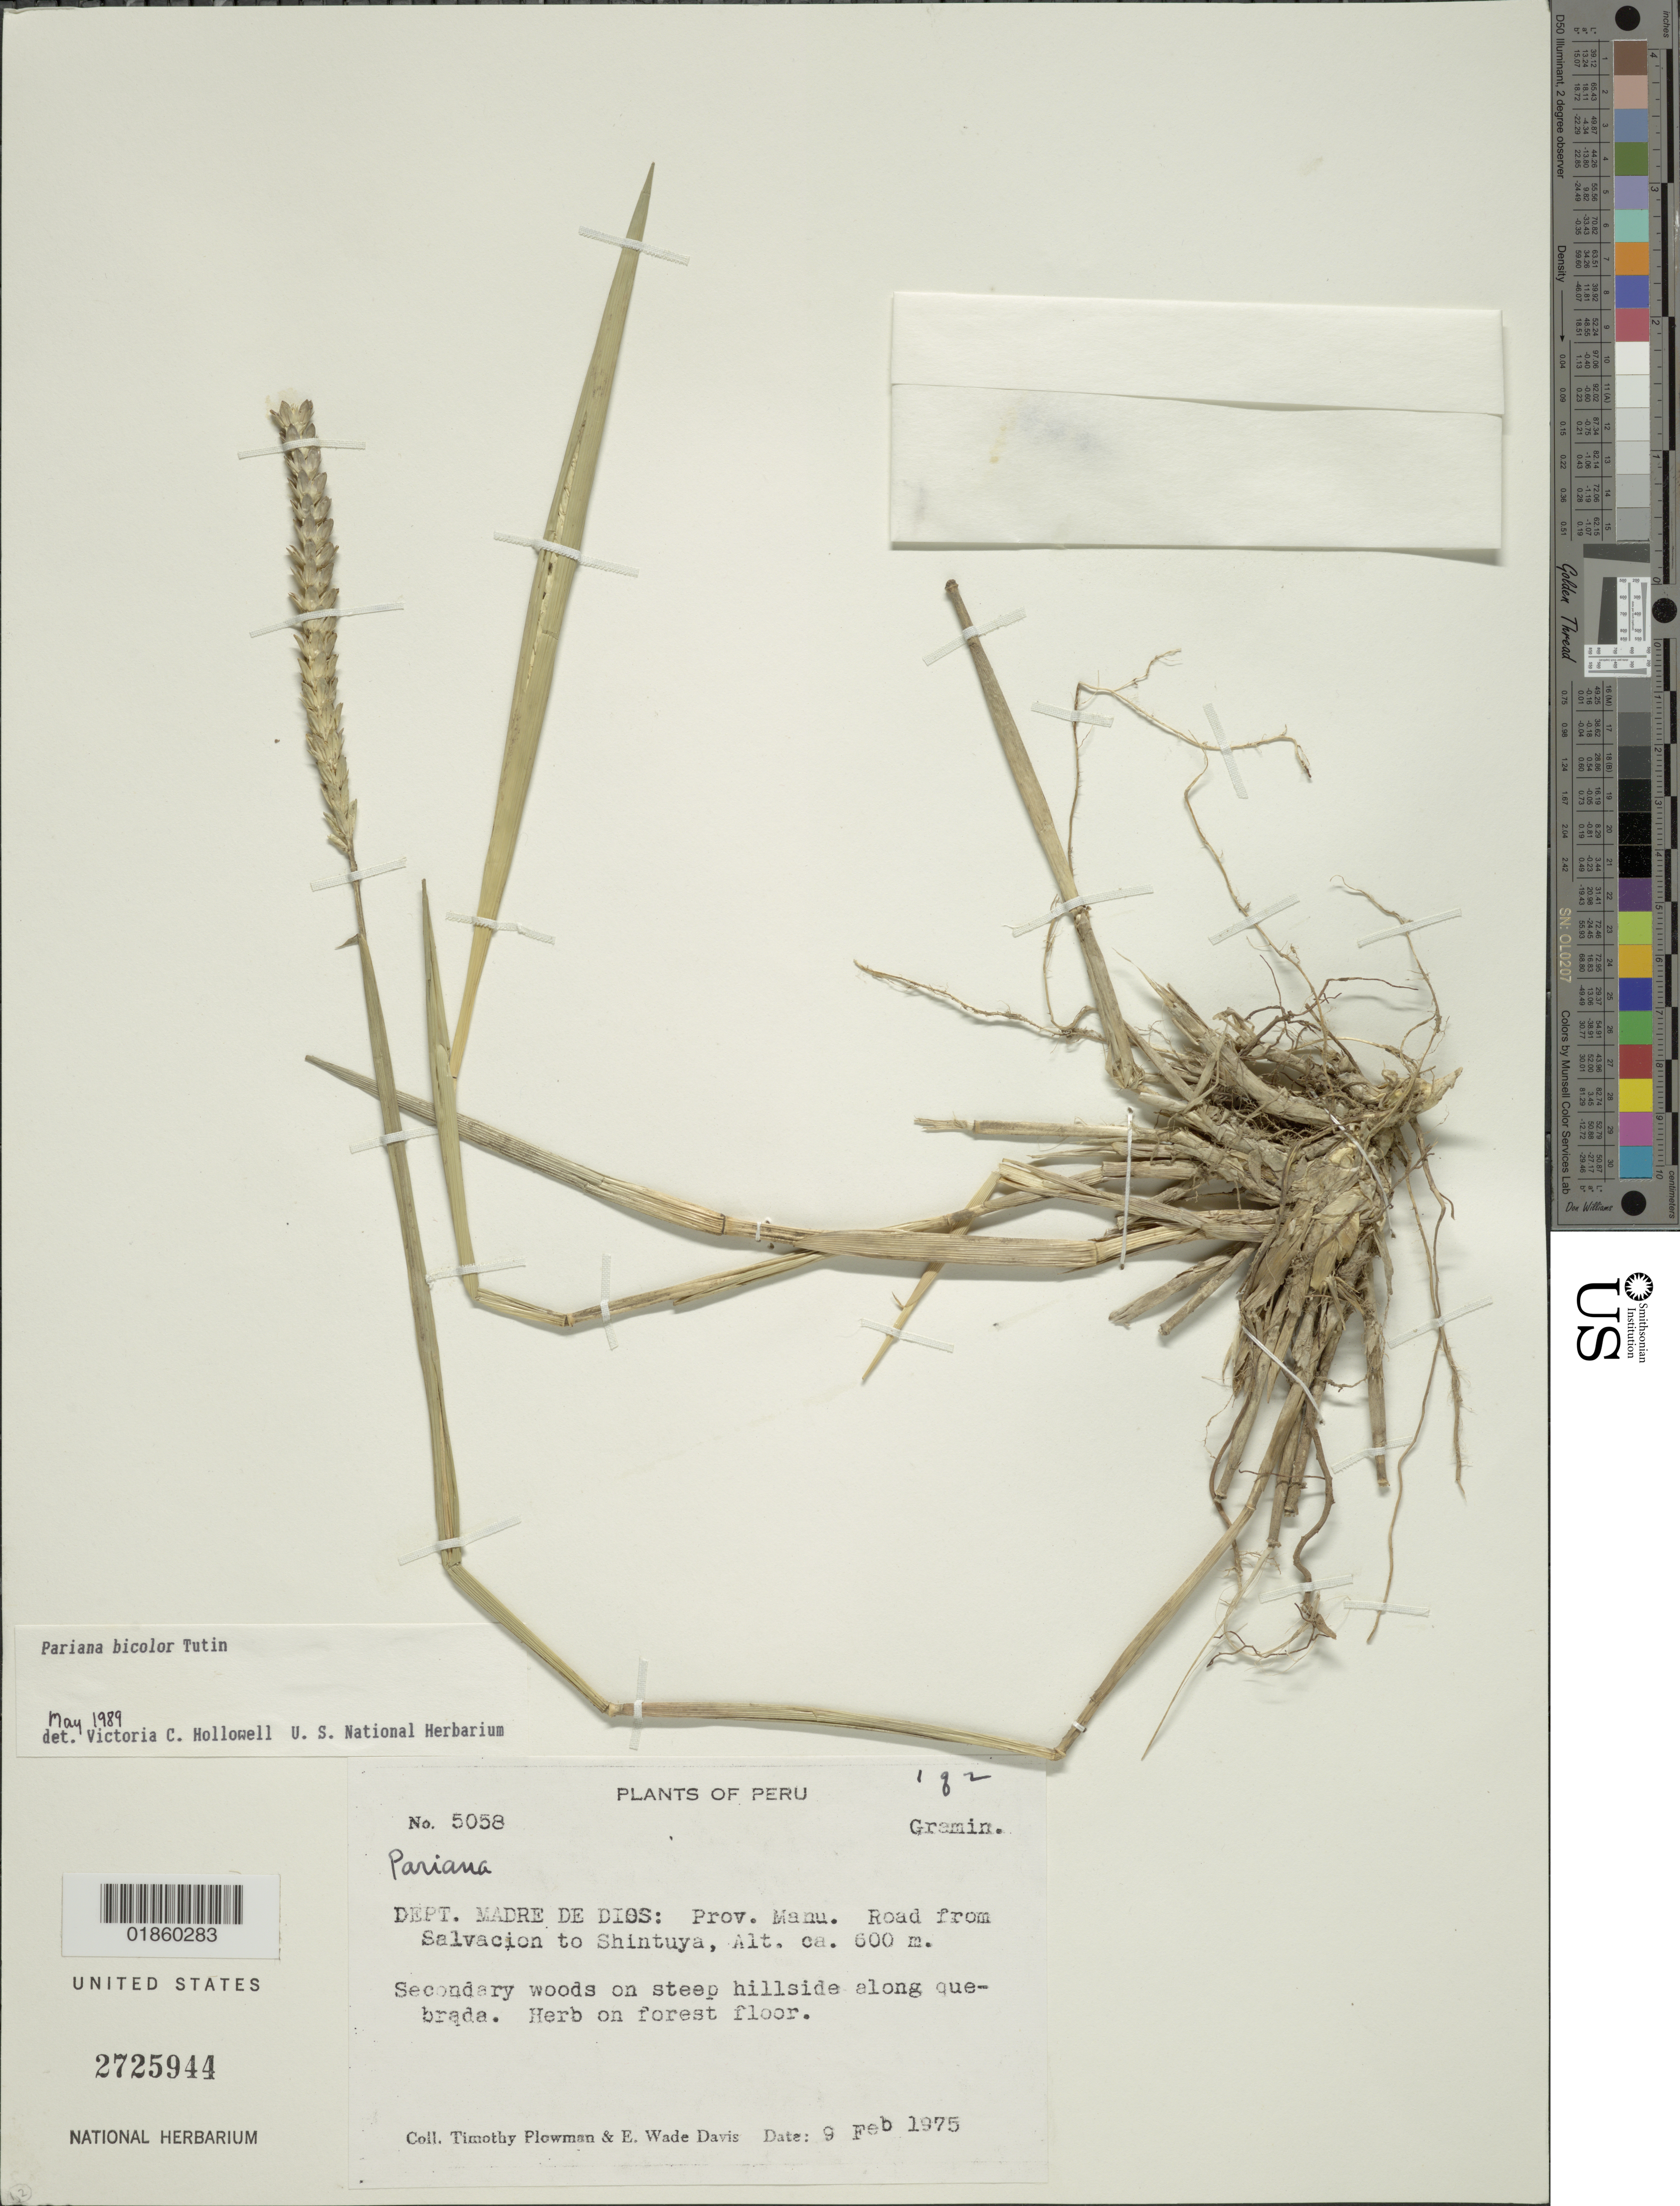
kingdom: Plantae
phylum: Tracheophyta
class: Liliopsida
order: Poales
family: Poaceae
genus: Pariana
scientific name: Pariana bicolor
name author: Tutin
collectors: T. Plowman & E. W. Davis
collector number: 5058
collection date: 1975-02-09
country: Peru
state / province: Madre de Dios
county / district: Manú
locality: Road from Salvacion to Shintuya.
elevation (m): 600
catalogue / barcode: US 2725944